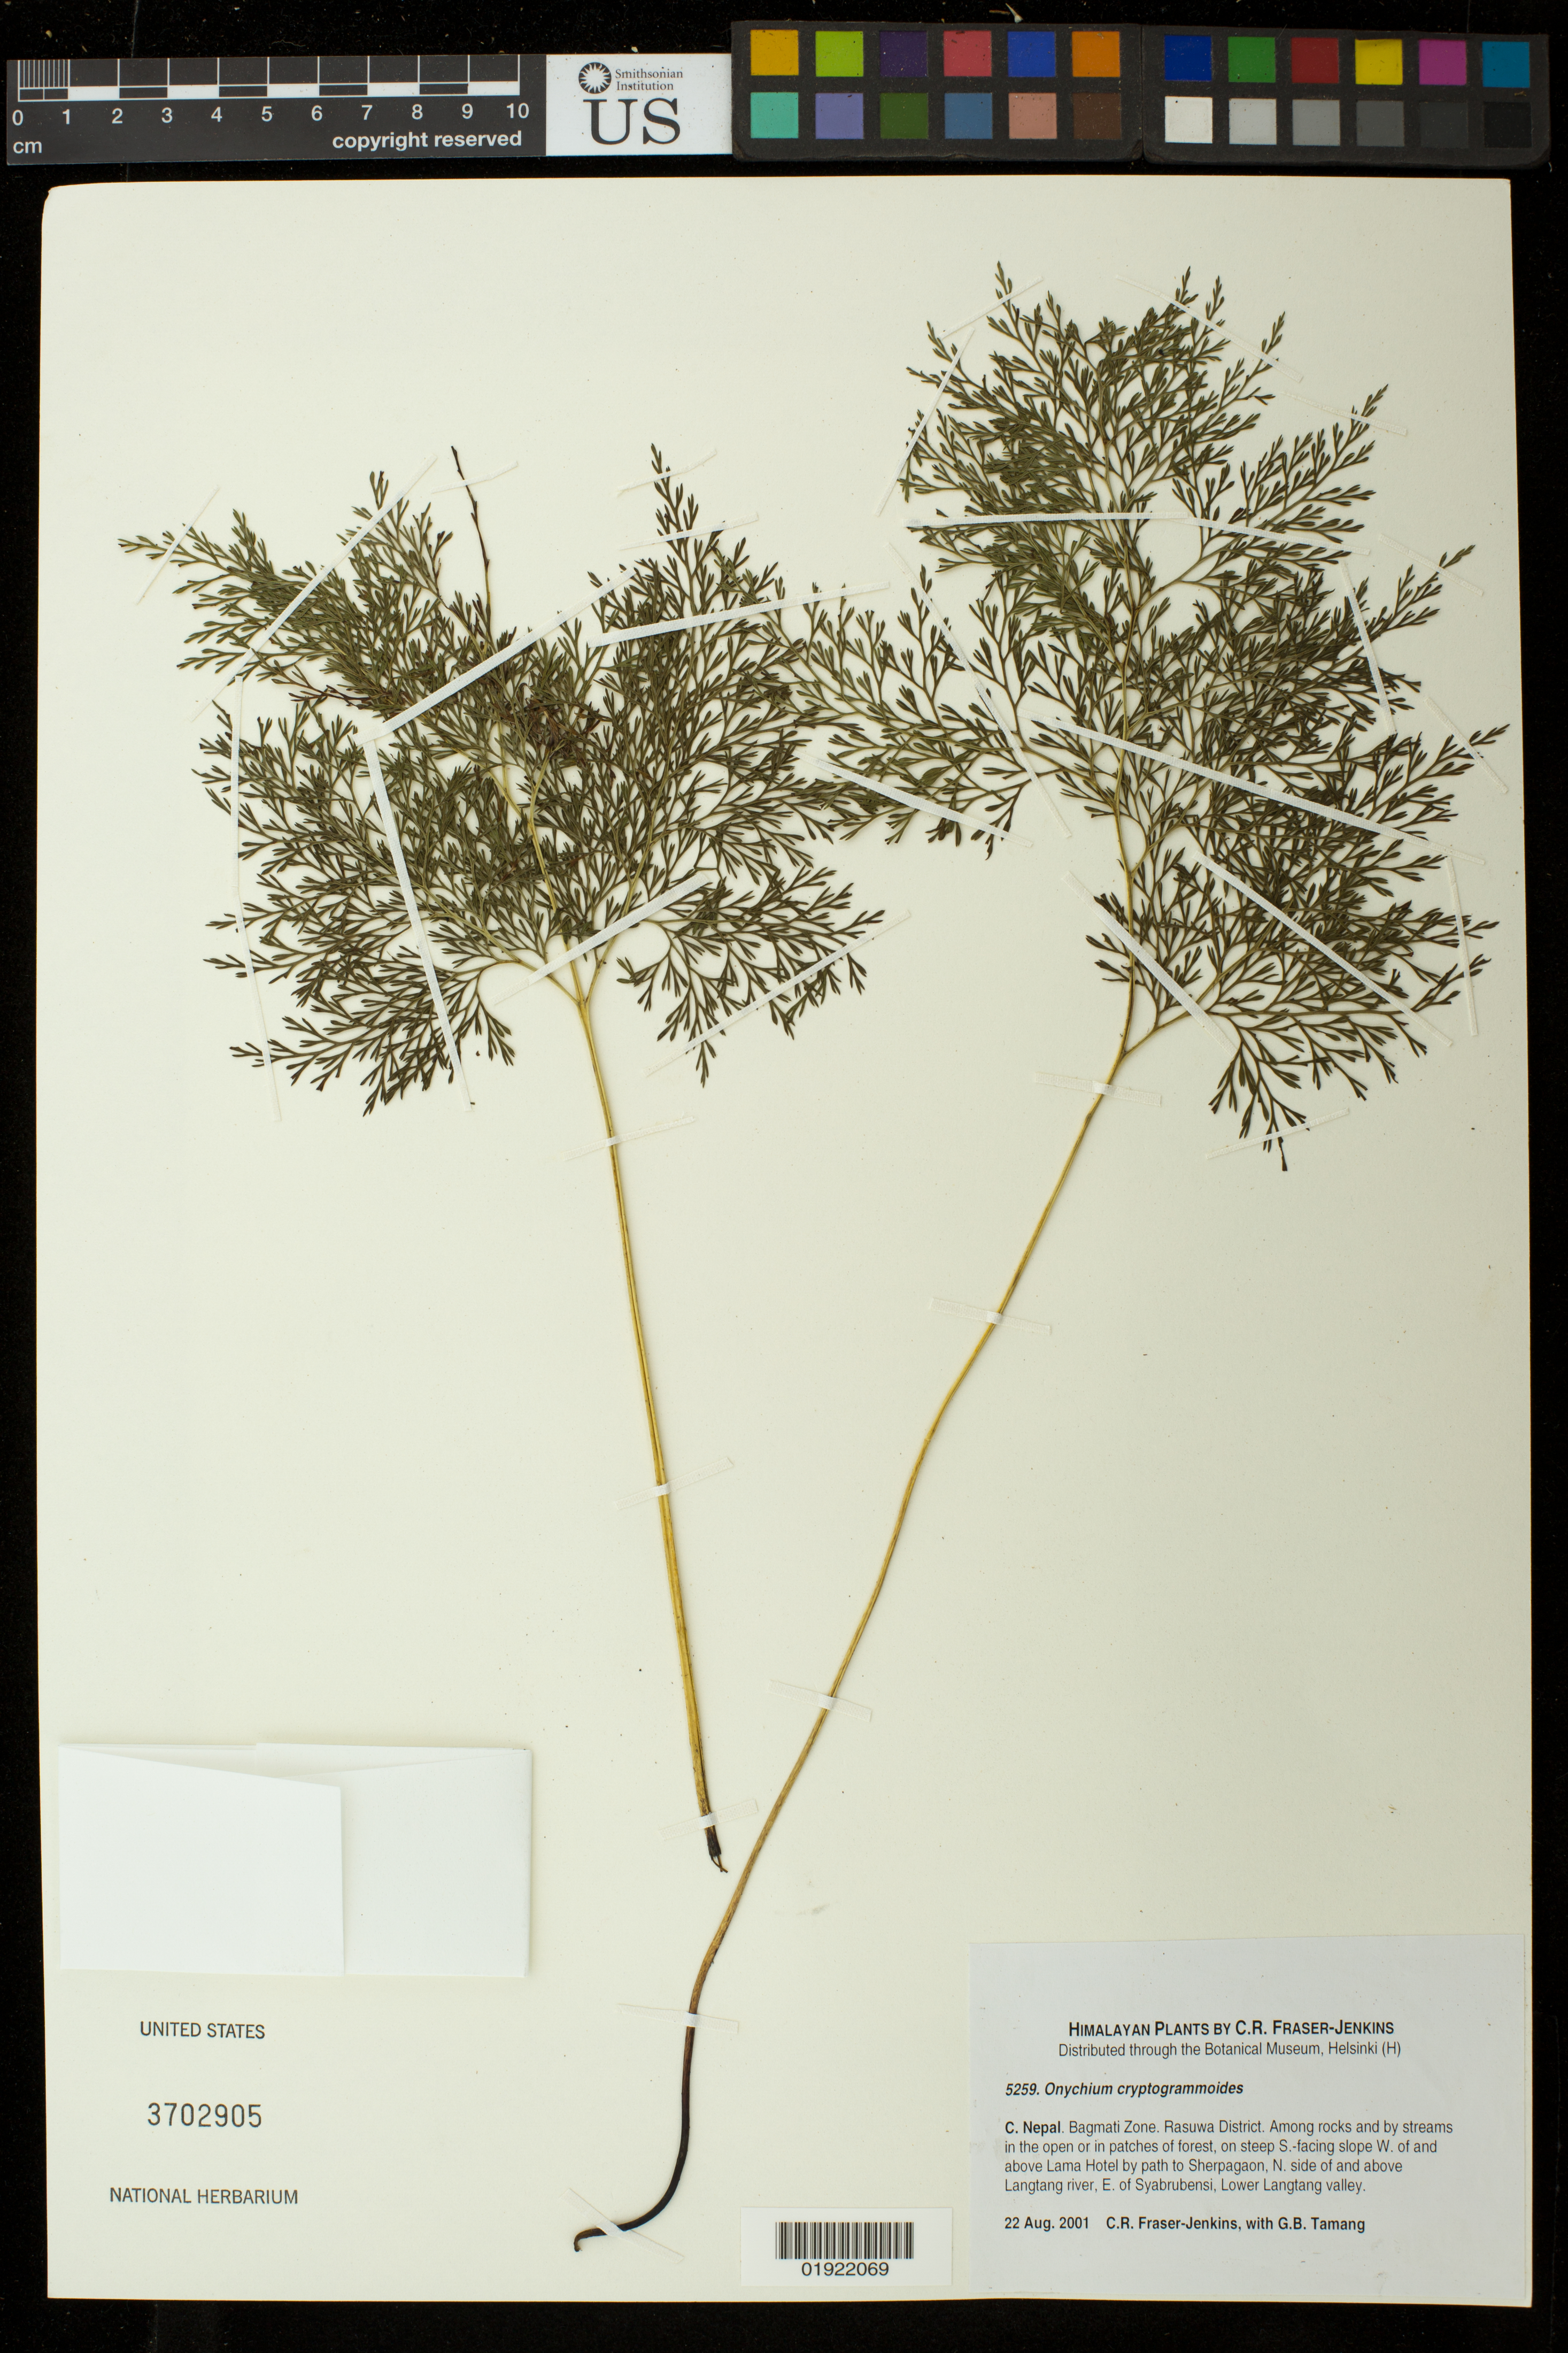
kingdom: Plantae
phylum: Tracheophyta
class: Polypodiopsida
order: Polypodiales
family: Pteridaceae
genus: Onychium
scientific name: Onychium cryptogrammoides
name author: Christ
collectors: C. R. Fraser-Jenkins & G. Tamang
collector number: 5259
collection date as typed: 22 Aug. 2001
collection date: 2001-08-22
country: Nepal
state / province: Bagmati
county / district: Rasuwa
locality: Among rocks and by streams in the open or in patches of forest, on steep S. facing slope W. of and above Lama Hotel by path of Sherpagaon, N. side of and above Langtang river, E. of Syabrubensi, Lower Langtang valley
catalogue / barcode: US 3702905